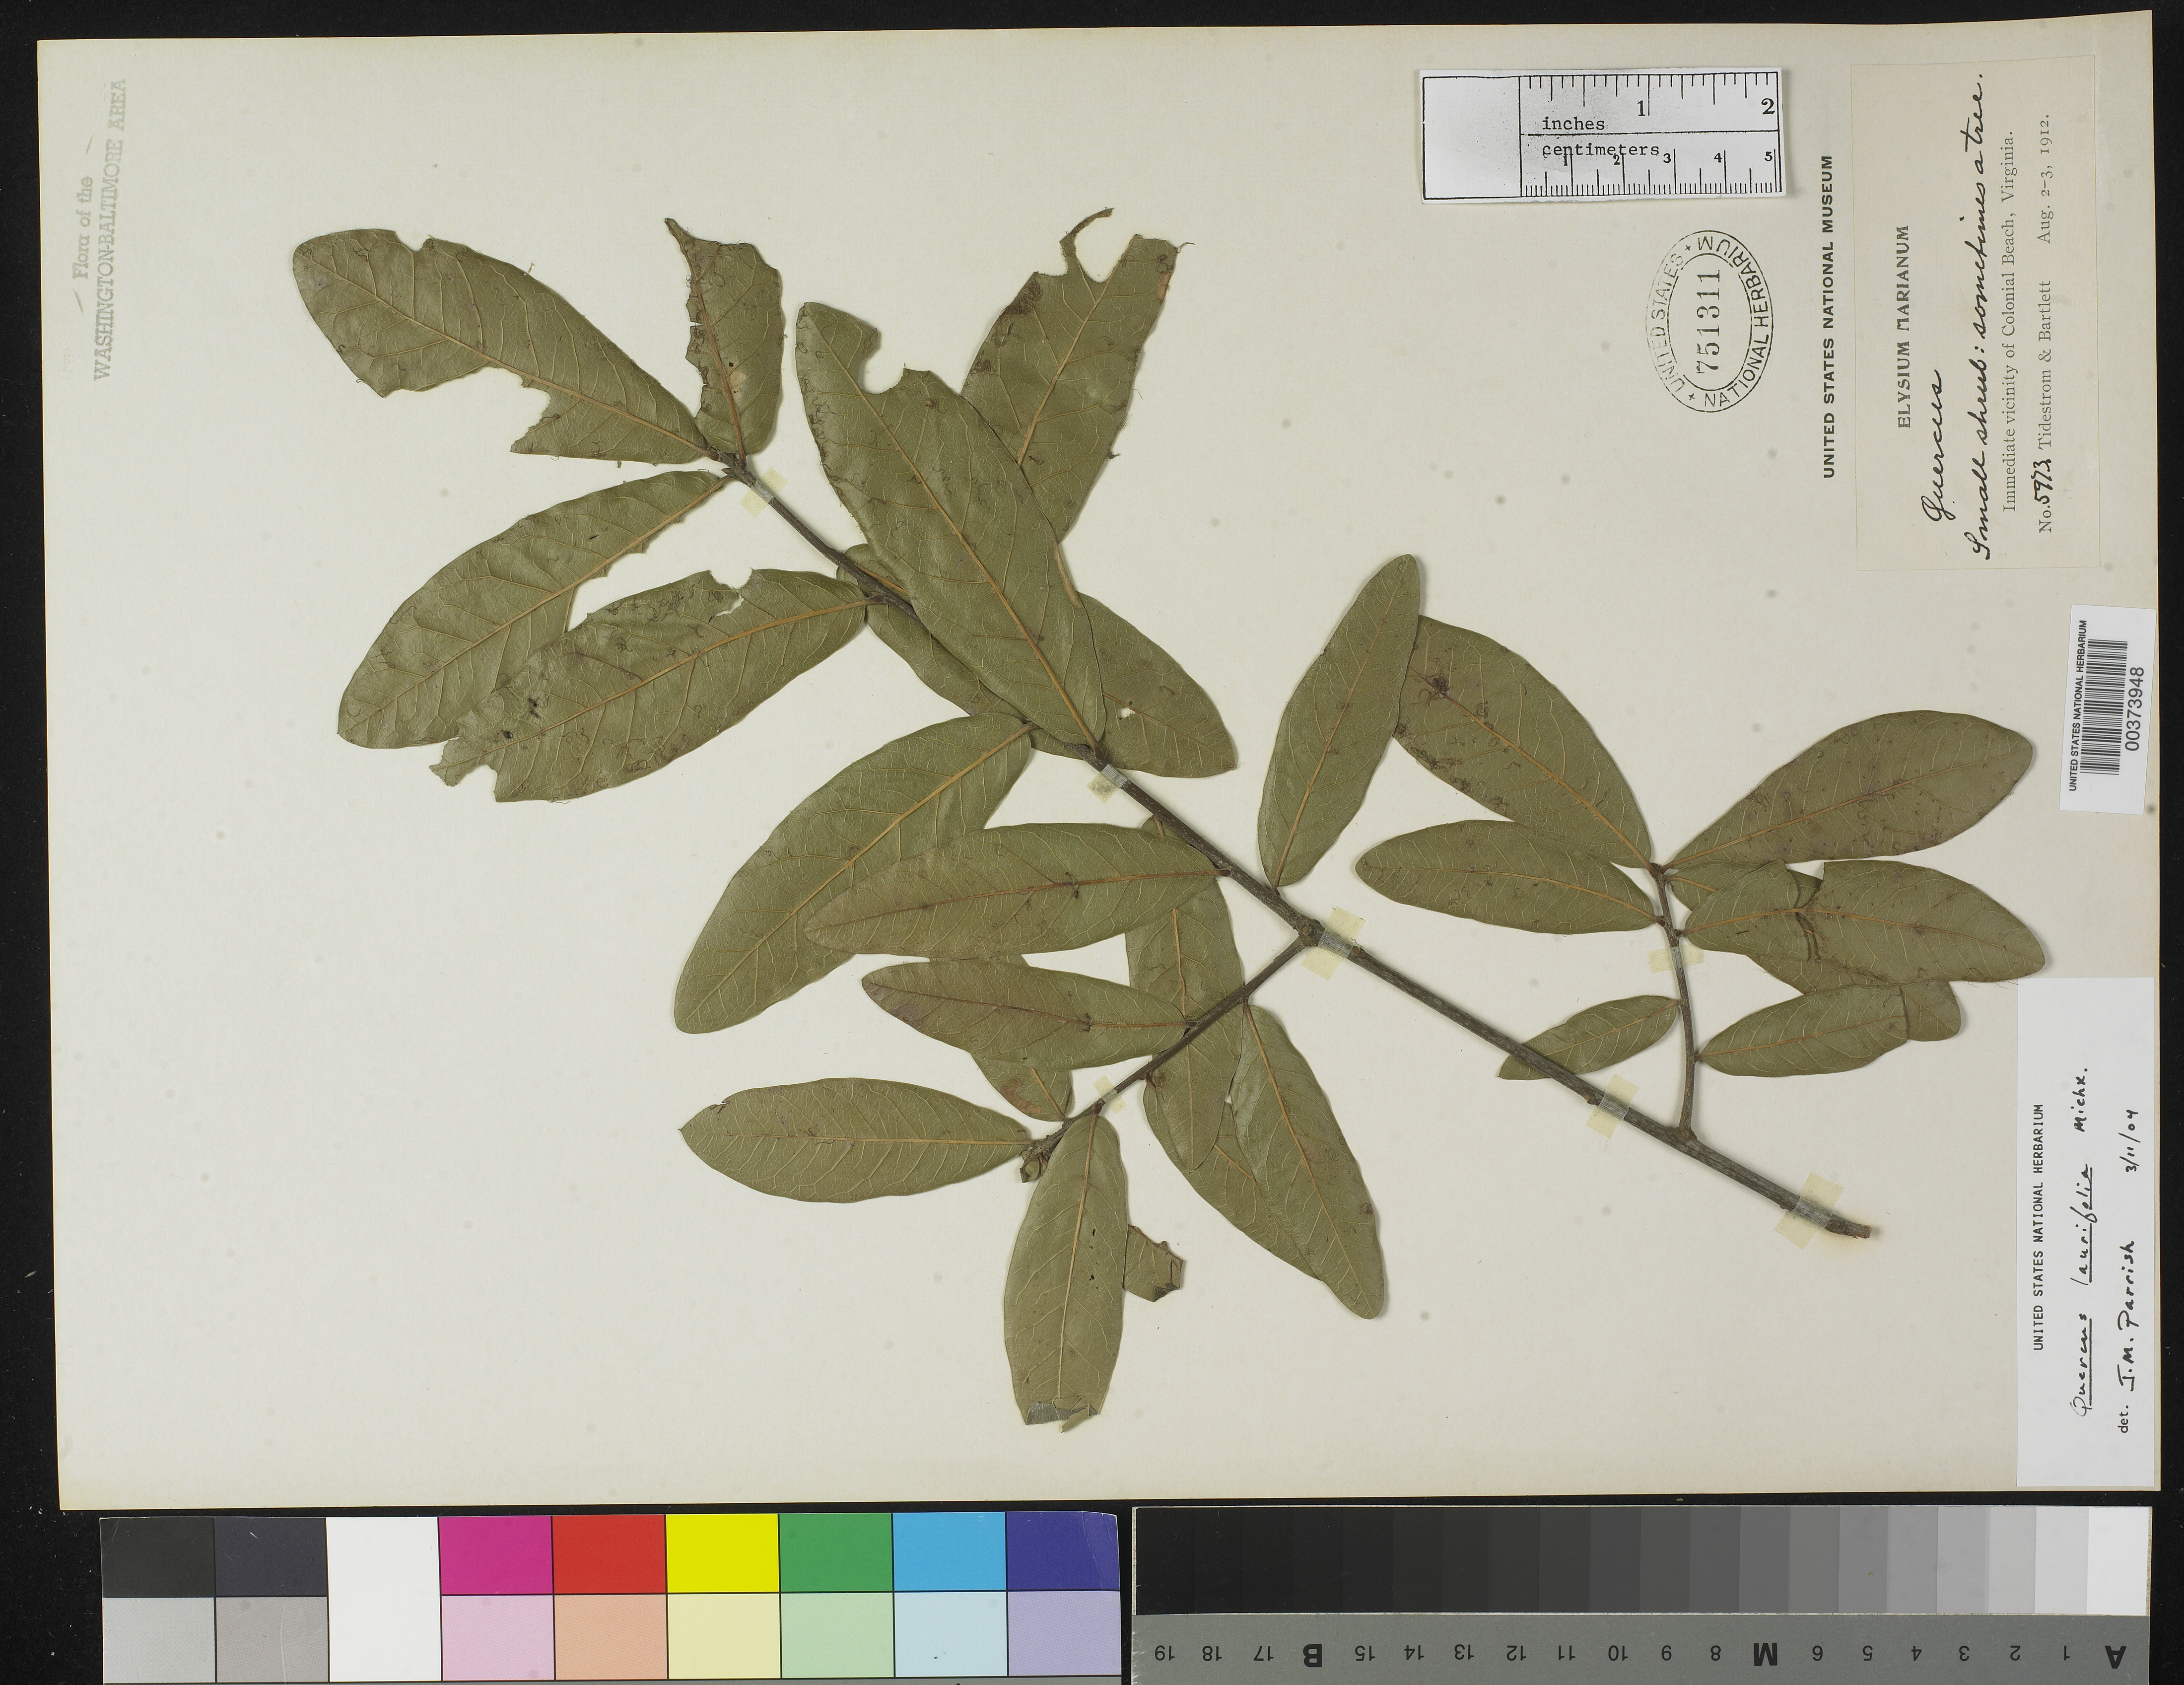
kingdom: Plantae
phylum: Tracheophyta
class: Magnoliopsida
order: Fagales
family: Fagaceae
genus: Quercus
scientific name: Quercus laurifolia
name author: Michx.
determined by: Parrish, J. M.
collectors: I. F. Tidestrom & H. H. Bartlett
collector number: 5973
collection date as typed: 02 Aug 1912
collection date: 1912-08-02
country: United States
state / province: Virginia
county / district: Westmoreland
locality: Colonial Beach vicinity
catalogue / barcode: US 751311